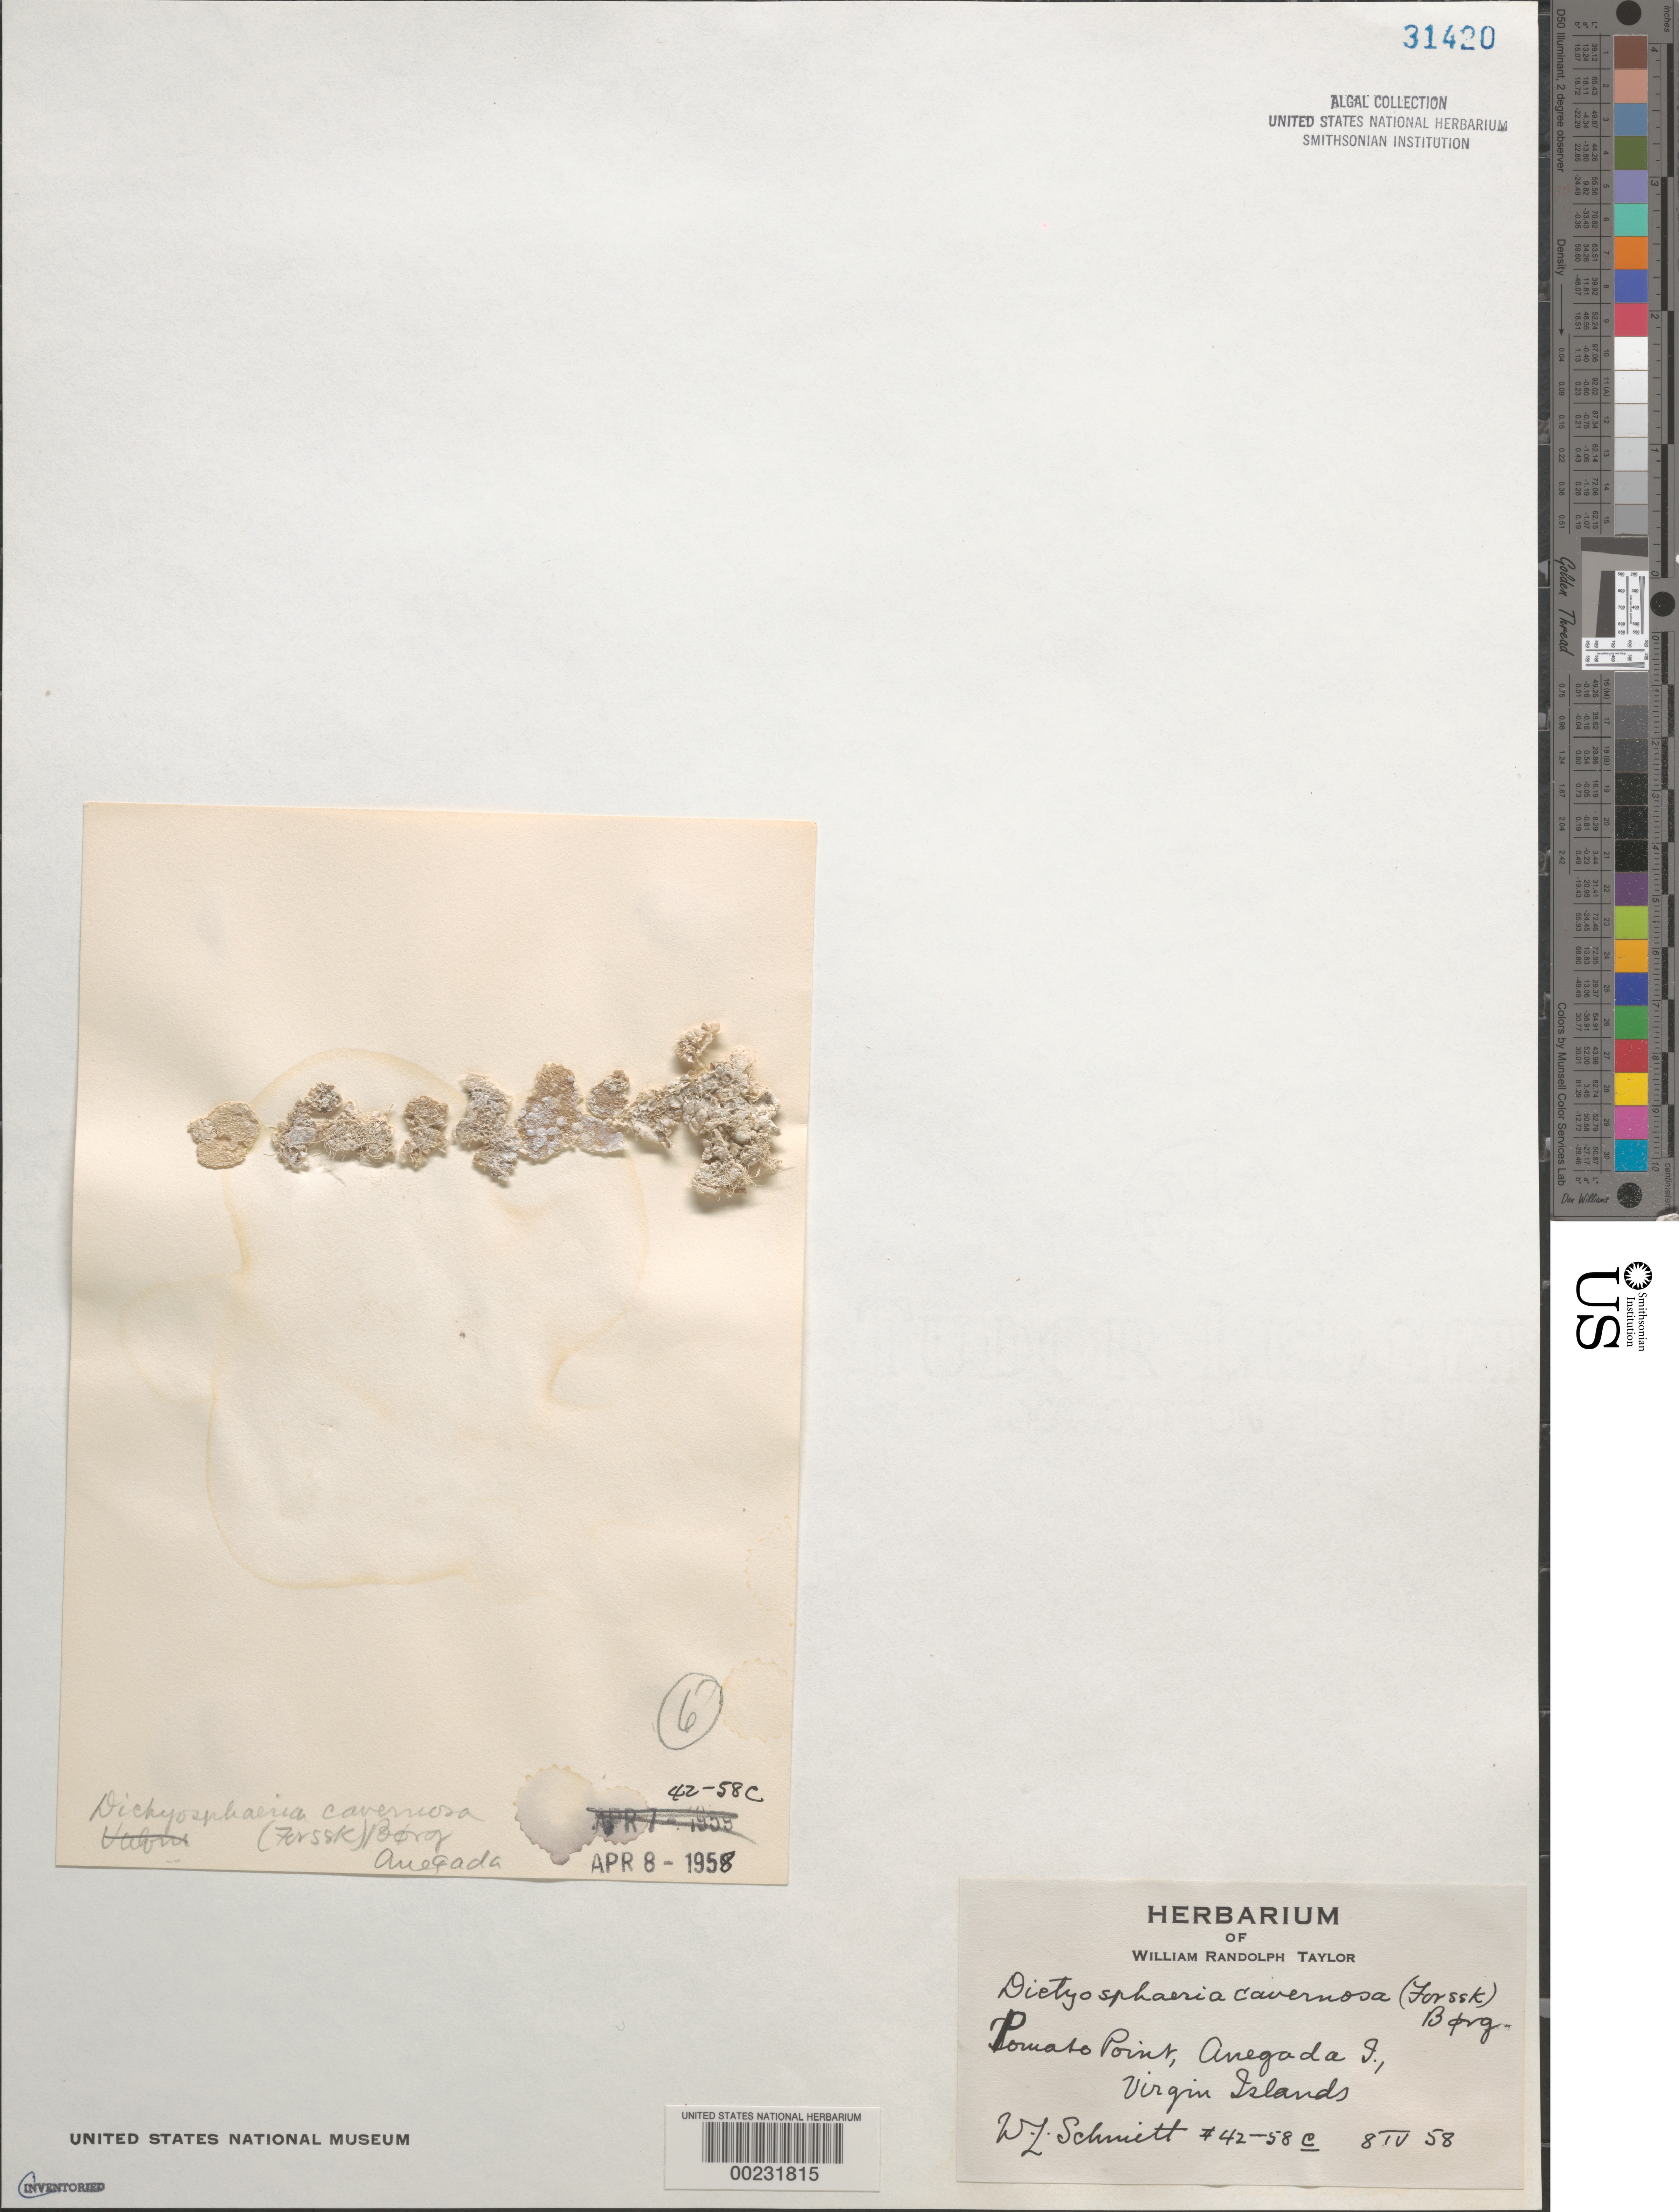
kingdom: Plantae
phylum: Chlorophyta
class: Ulvophyceae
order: Siphonocladales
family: Siphonocladaceae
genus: Dictyosphaeria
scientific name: Dictyosphaeria cavernosa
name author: (Forssk.) Børgesen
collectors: W. L. Schmitt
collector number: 42-58c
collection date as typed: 08 Apr 1958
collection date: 1958-04-08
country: British Virgin Islands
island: Anegada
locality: Pomato Point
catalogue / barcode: US 31420